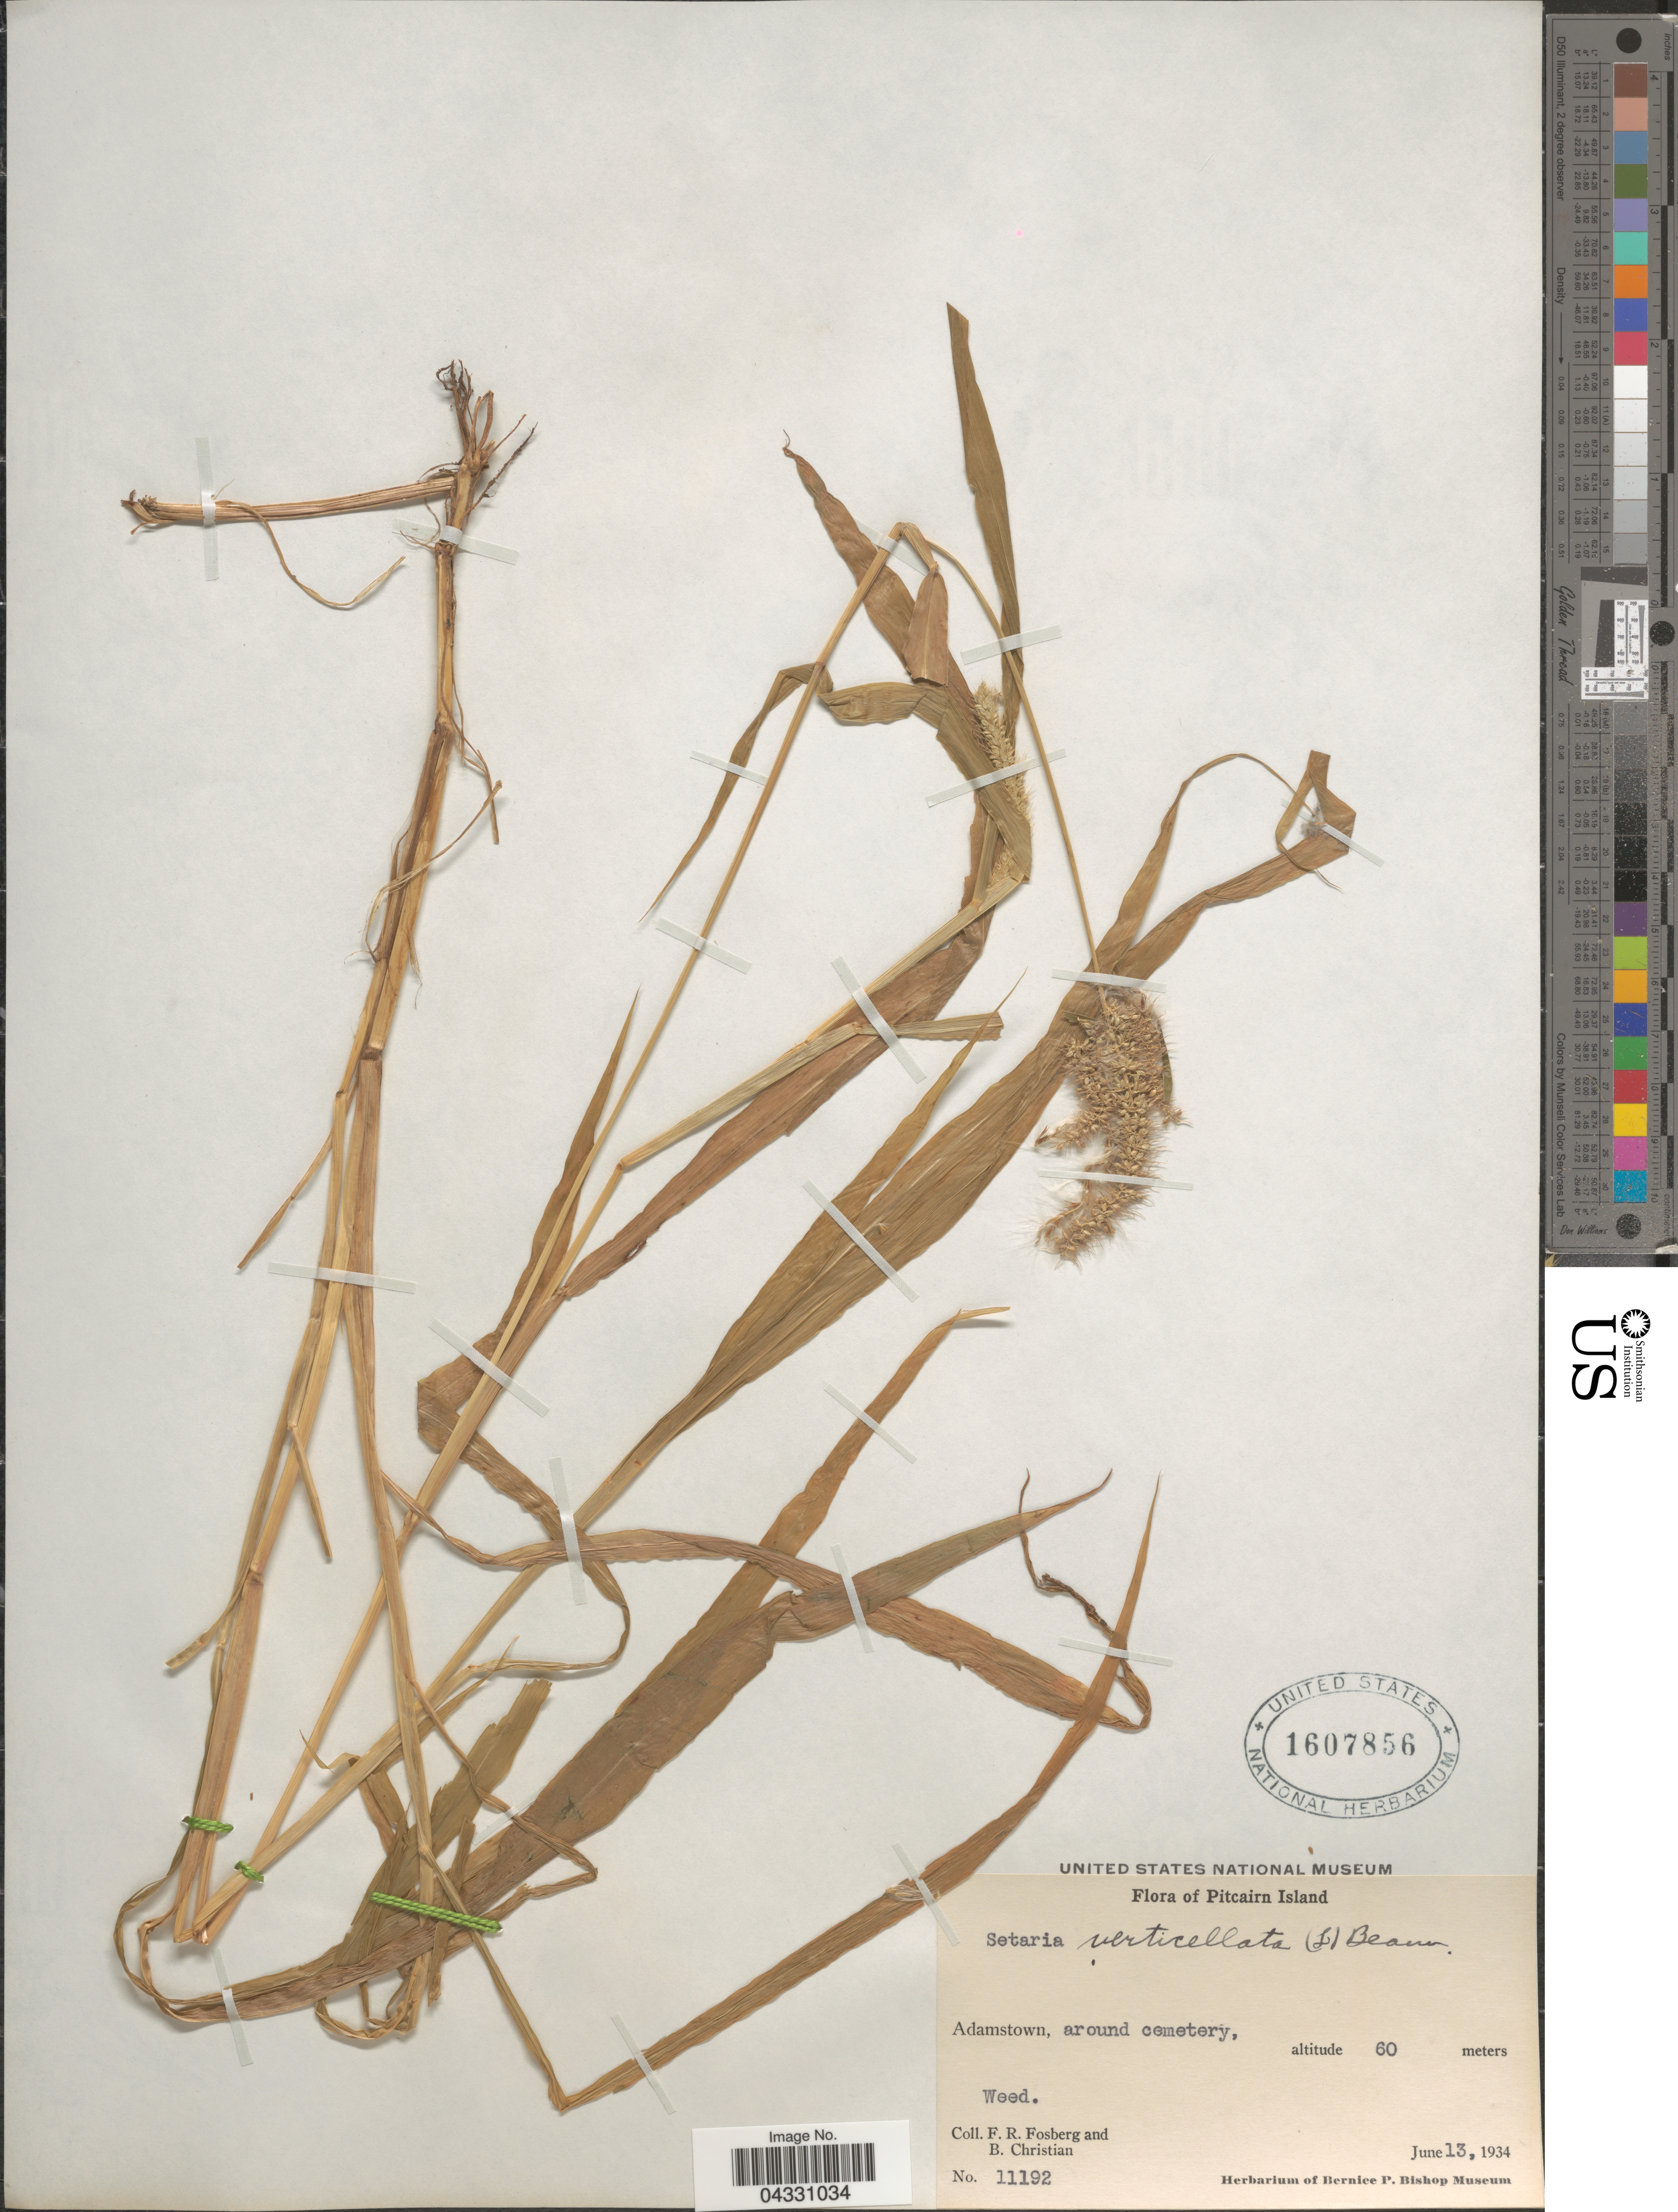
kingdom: Plantae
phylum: Tracheophyta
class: Liliopsida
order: Poales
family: Poaceae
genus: Setaria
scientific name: Setaria adhaerens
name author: (Forssk.) Chiov.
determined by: Wagner, W. L., (BOT), Smithsonian Institution - National Museum of Natural History (UNITED STATES)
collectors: F. R. Fosberg & B. Christian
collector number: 11192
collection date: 1934-06-13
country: Pitcairn Islands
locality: Adamstown, around cemetery.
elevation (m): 60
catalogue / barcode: US 1607856